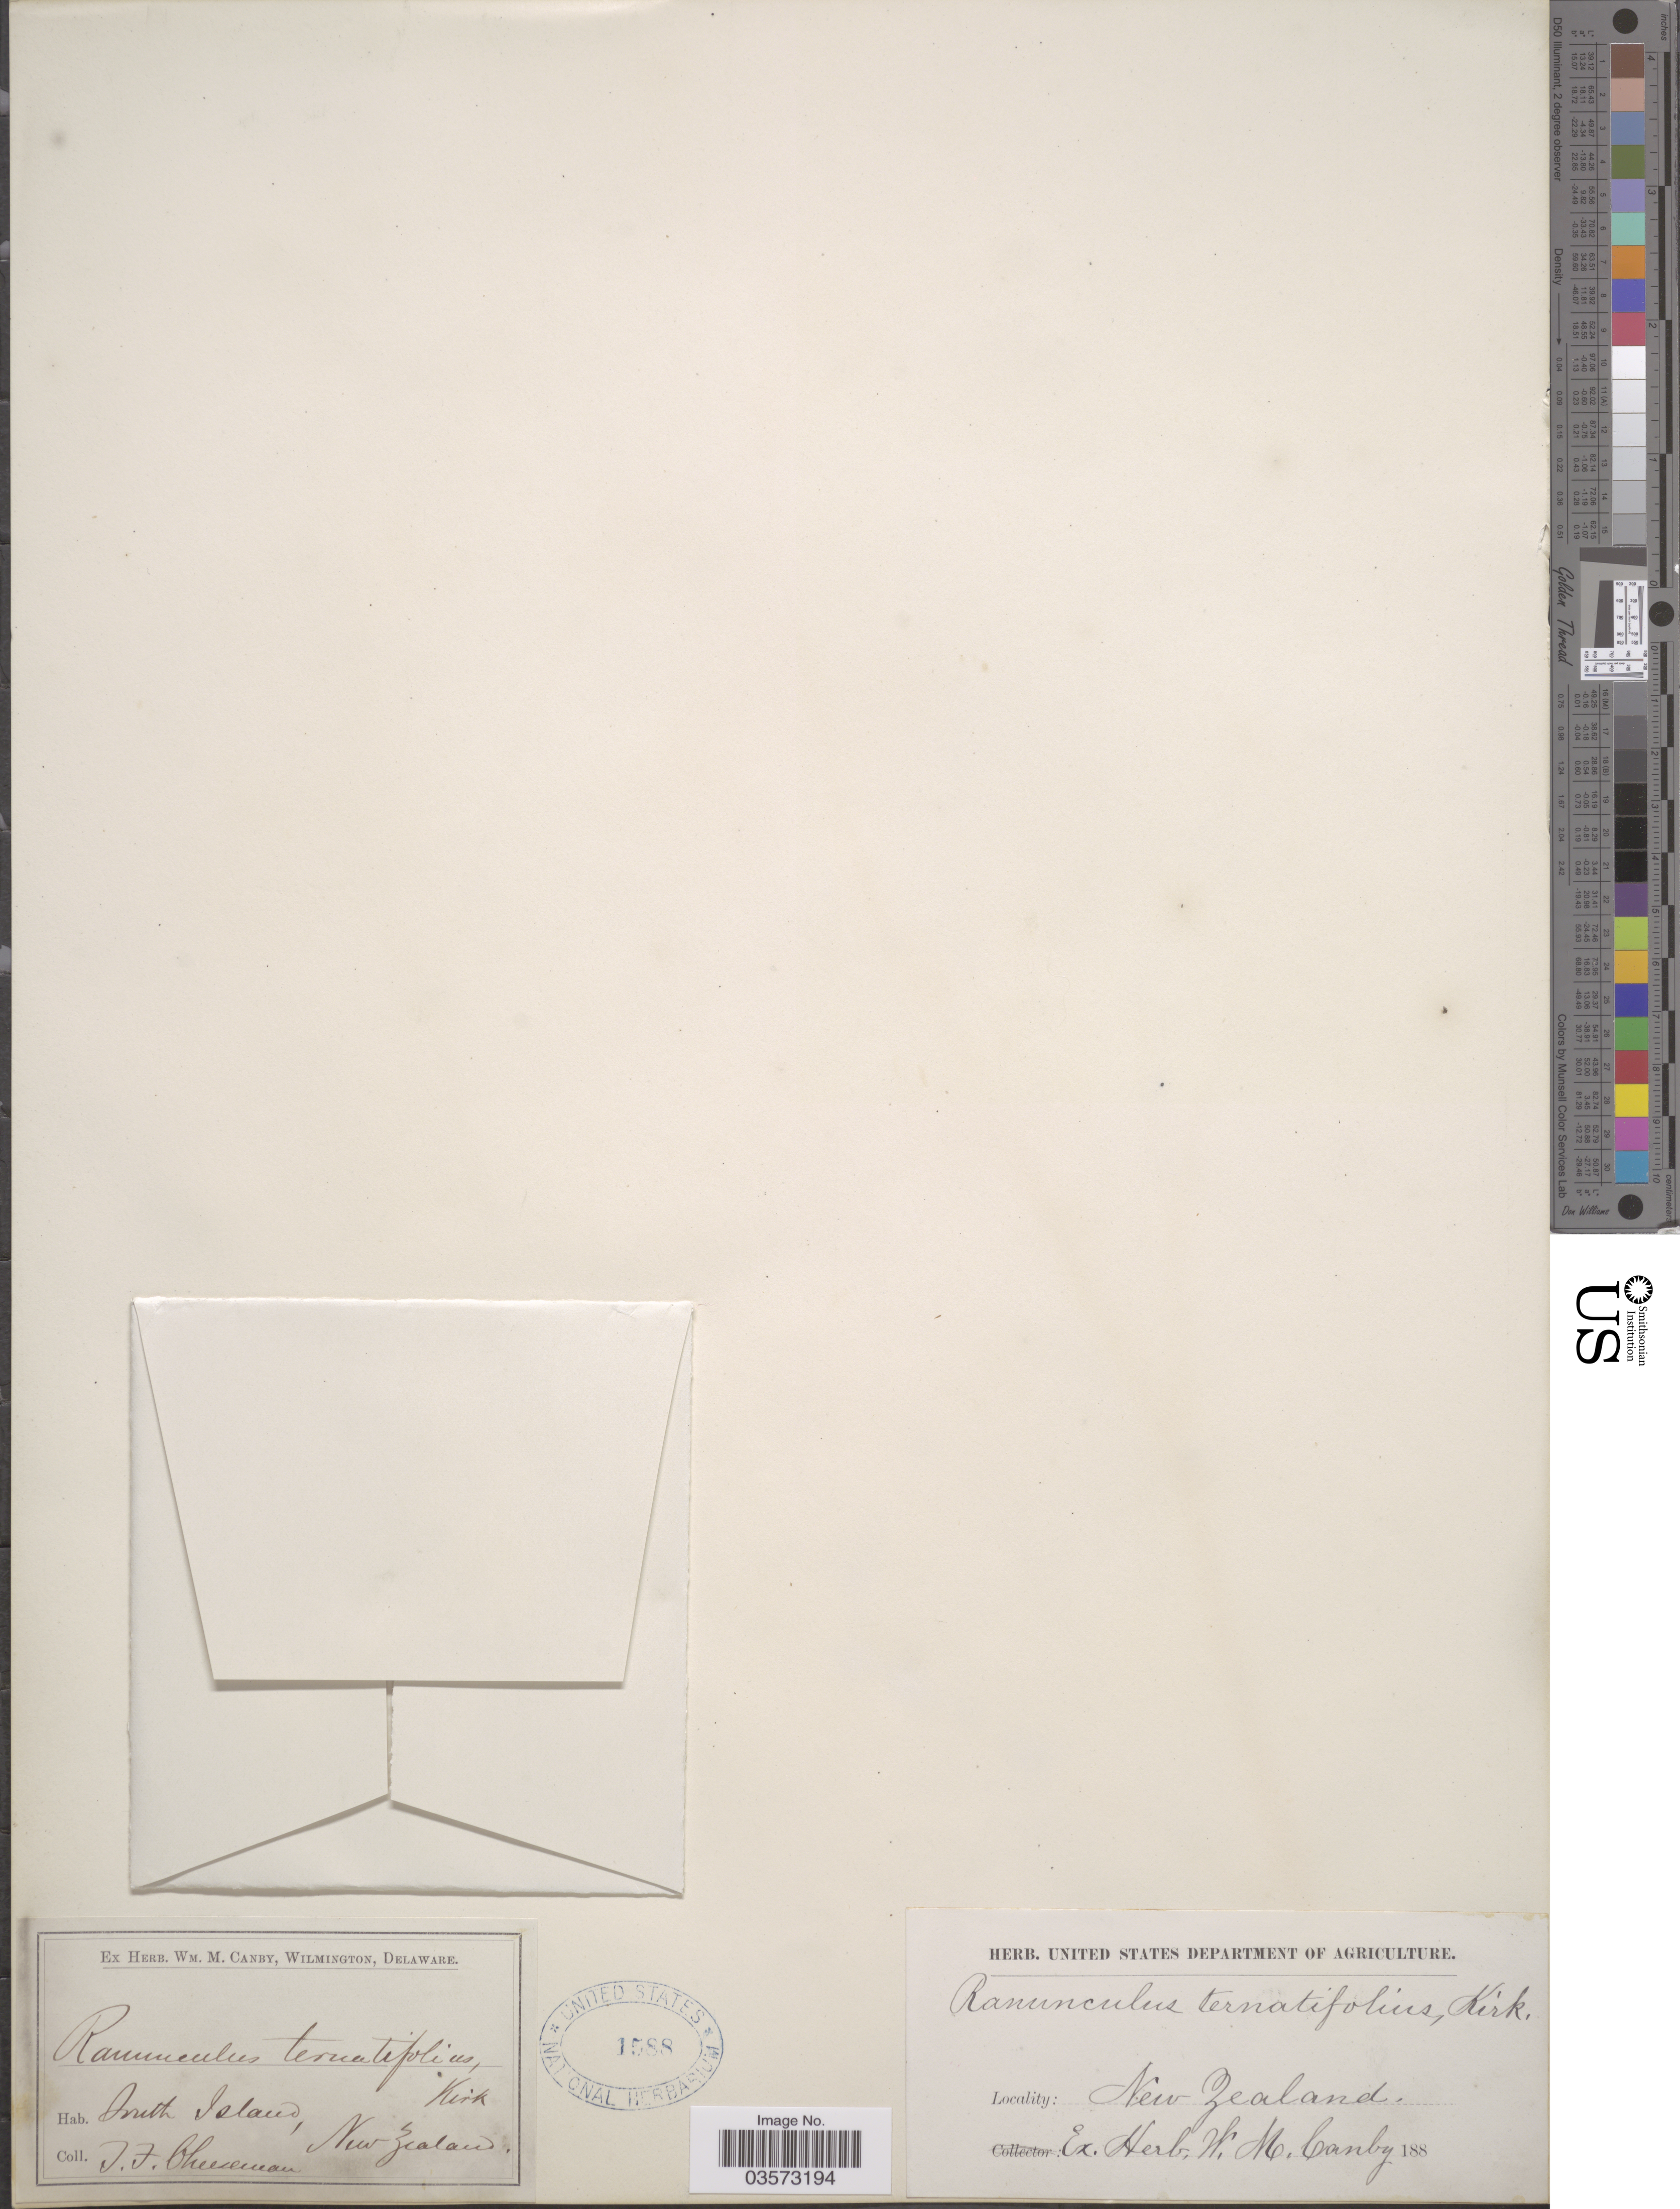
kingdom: Plantae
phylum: Tracheophyta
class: Magnoliopsida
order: Ranunculales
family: Ranunculaceae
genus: Ranunculus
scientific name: Ranunculus ternatifolius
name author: Kirk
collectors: T. F. Cheeseman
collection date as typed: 188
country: New Zealand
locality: South Island.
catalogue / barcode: US 1588